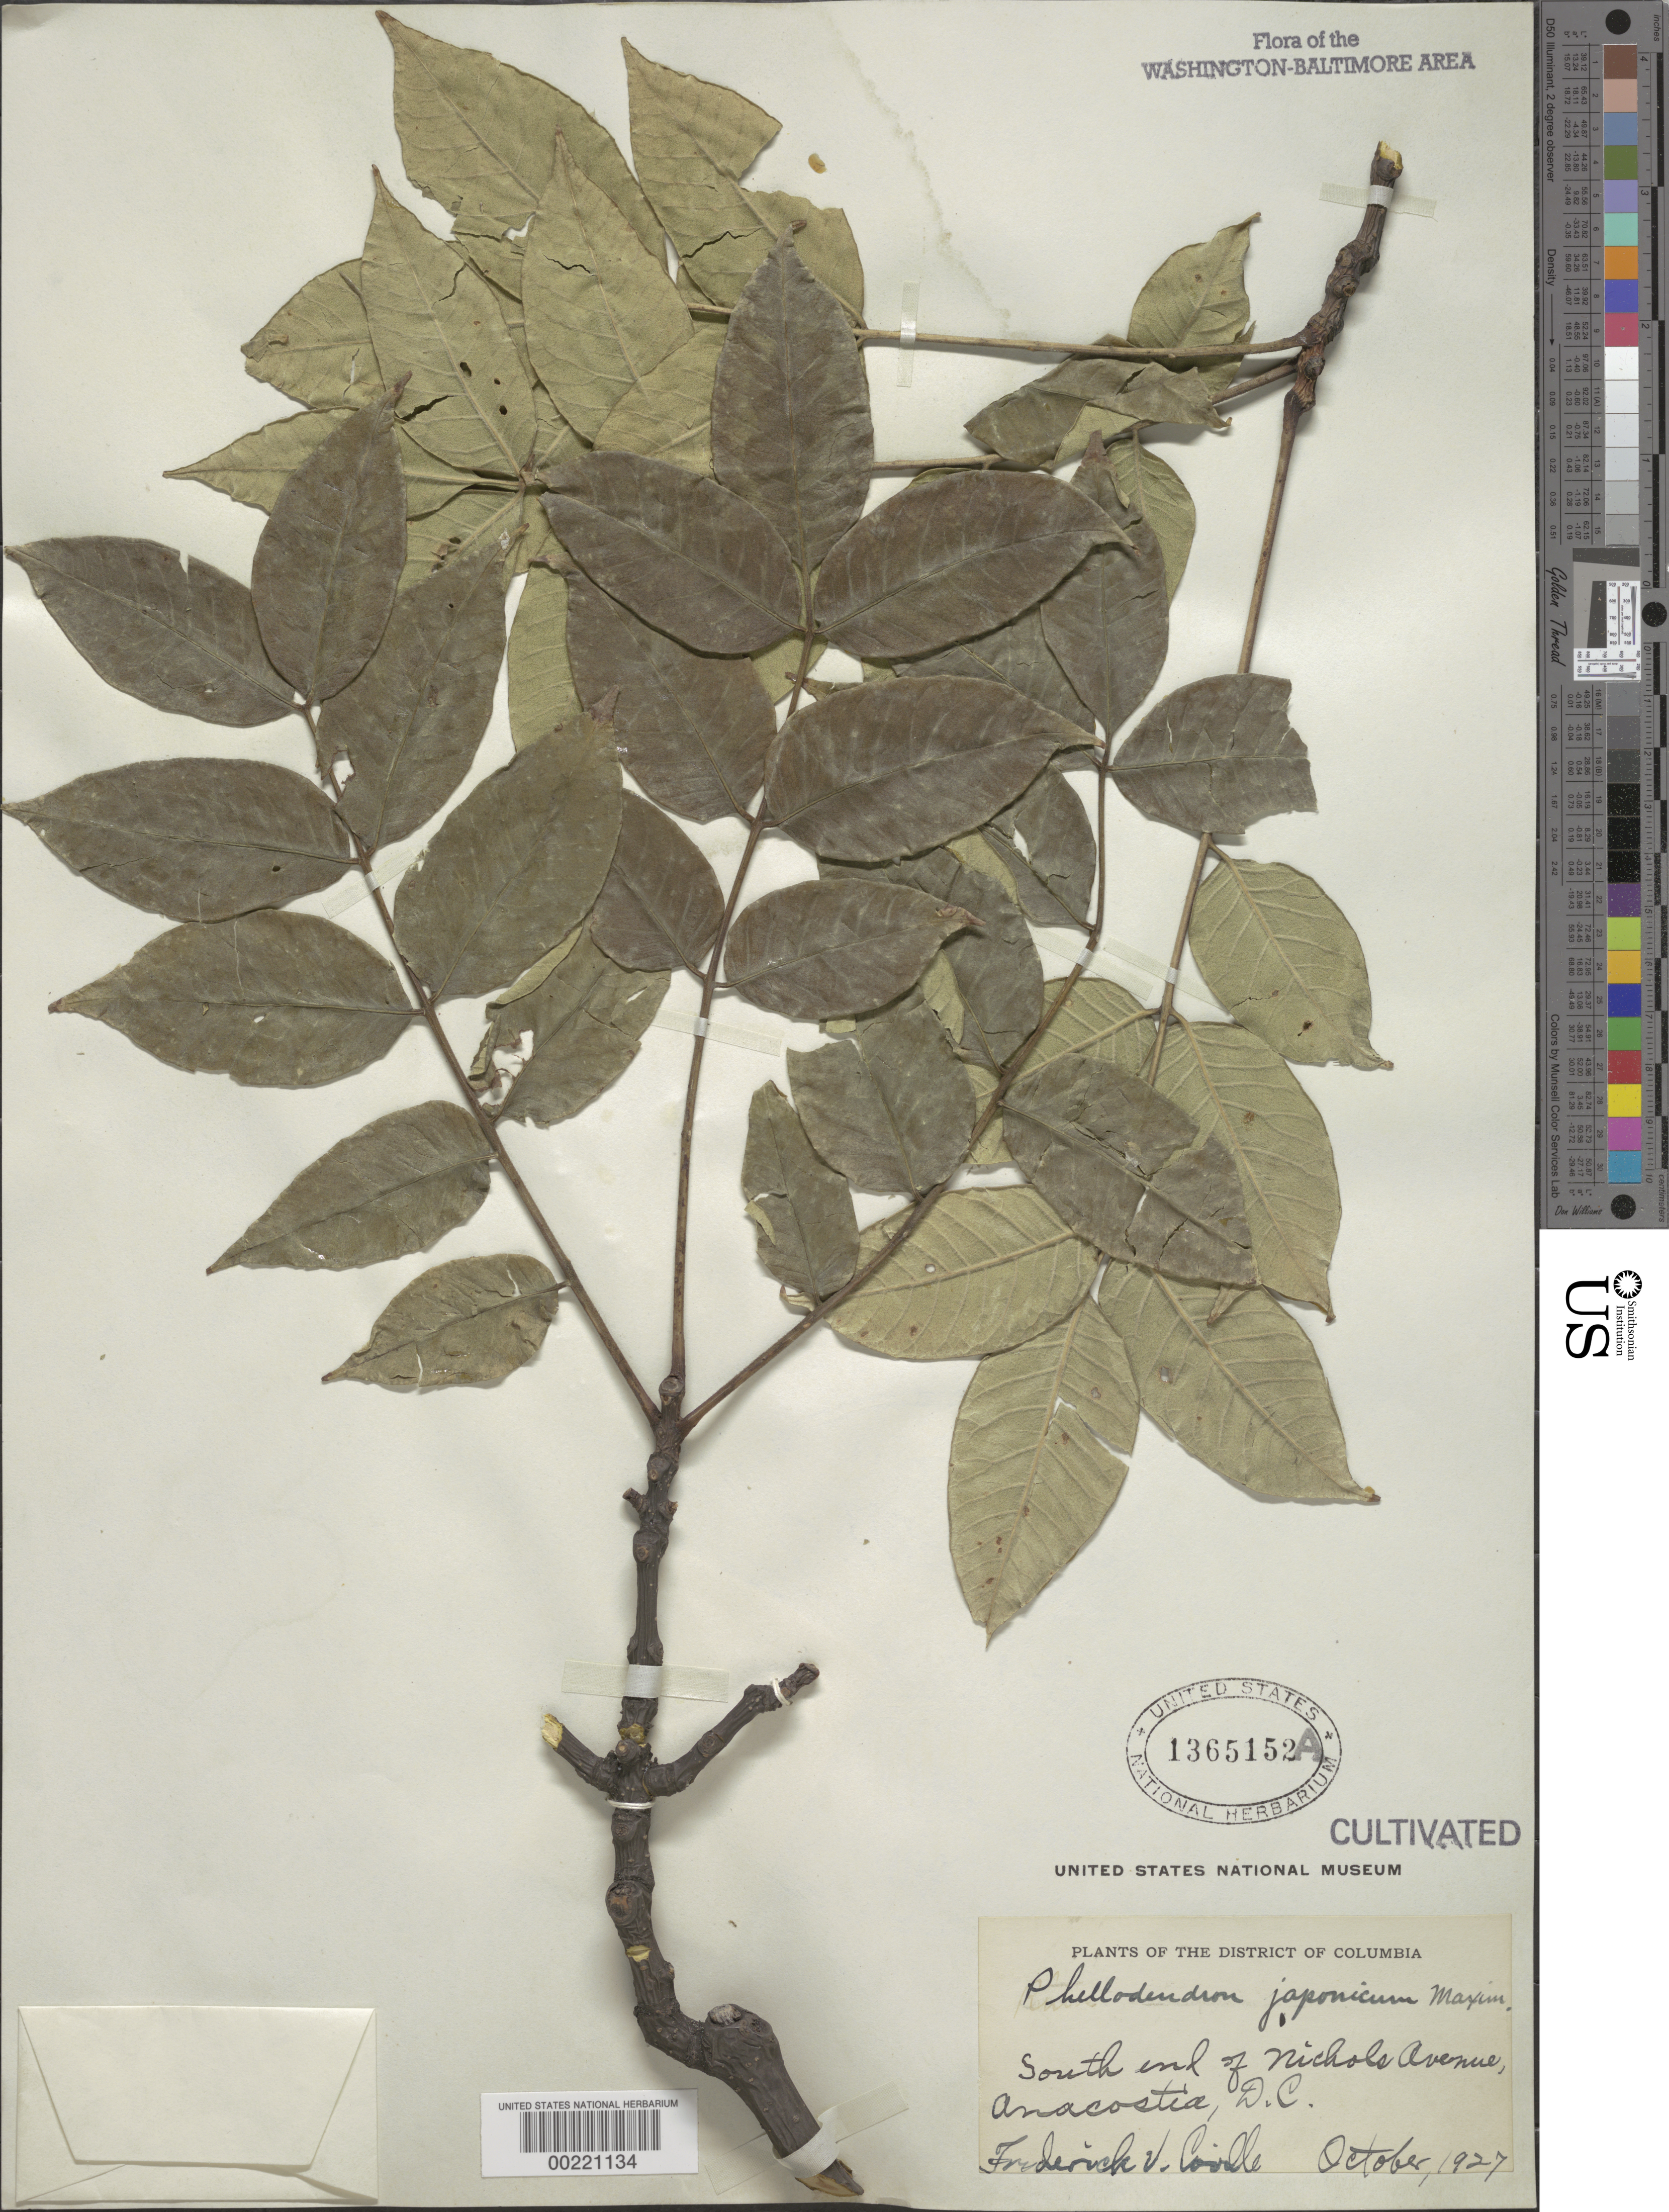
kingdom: Plantae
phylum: Tracheophyta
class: Magnoliopsida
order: Sapindales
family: Rutaceae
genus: Phellodendron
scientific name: Phellodendron japonicum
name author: Maxim.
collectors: F. V. Coville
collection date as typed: Oct 1927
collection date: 1927-10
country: United States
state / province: District of Columbia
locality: Anacostia, S end of Nichols Ave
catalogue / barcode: US 1365152A